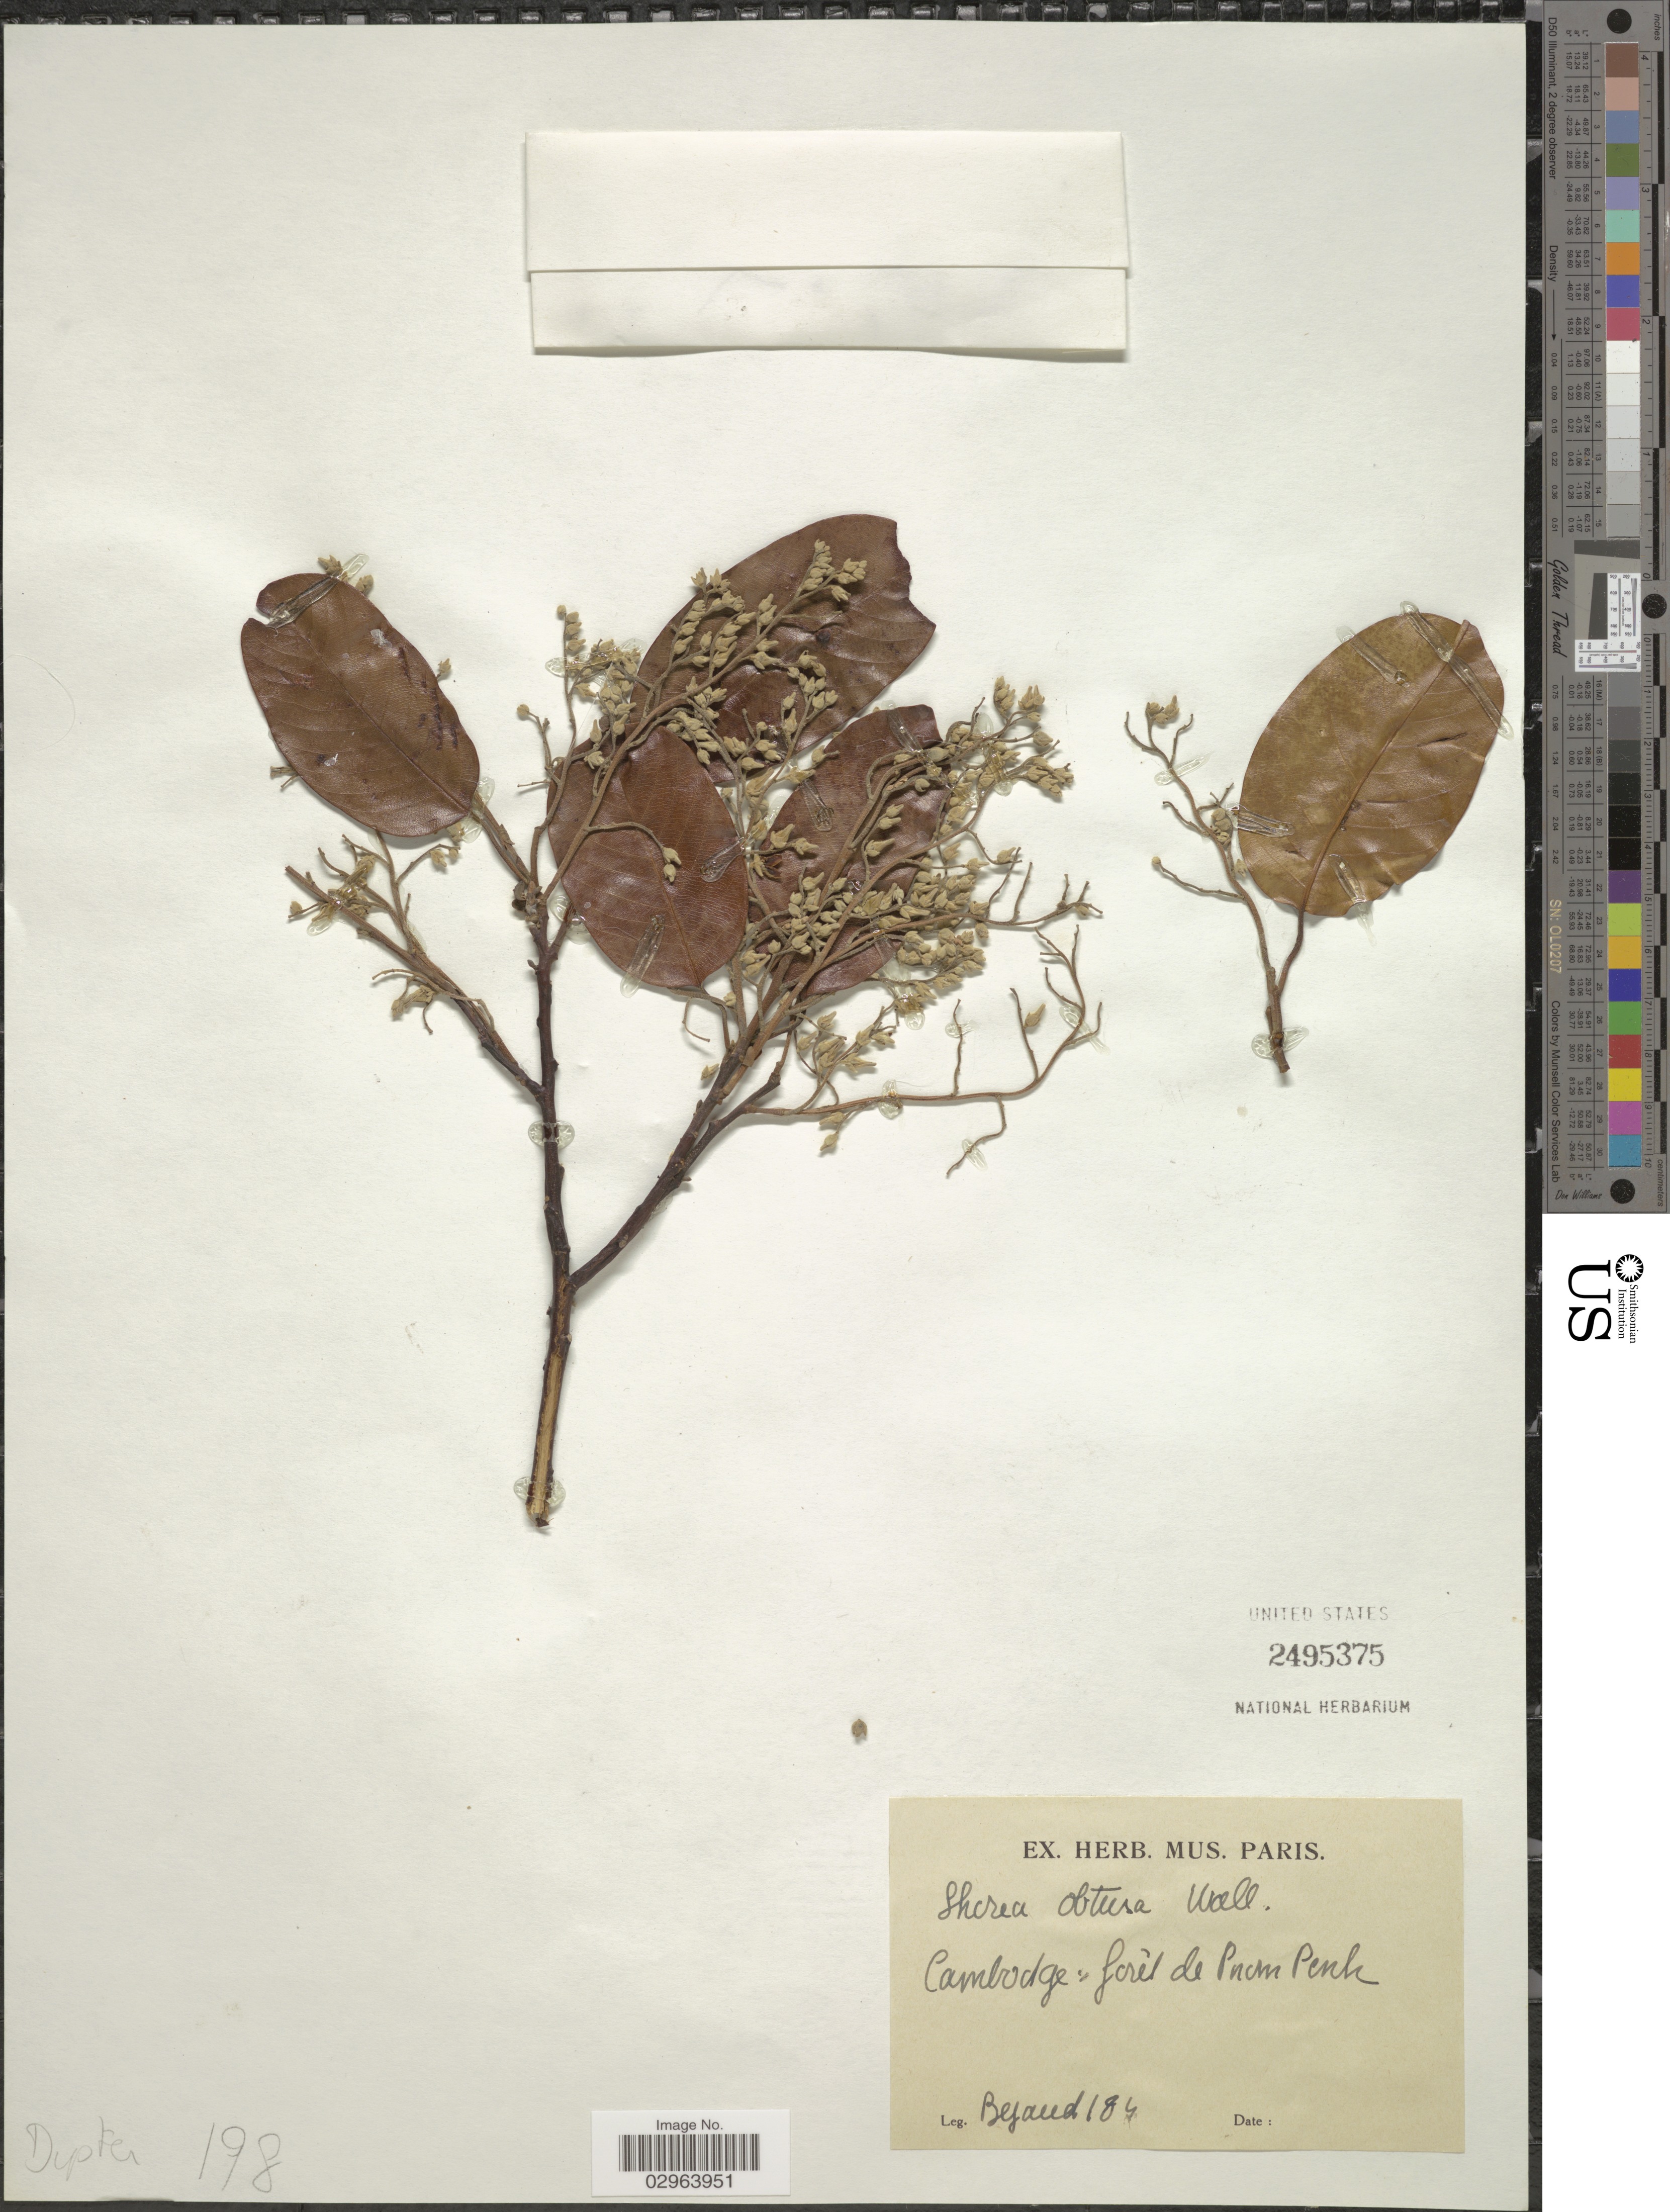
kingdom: Plantae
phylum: Tracheophyta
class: Magnoliopsida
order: Malvales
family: Dipterocarpaceae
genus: Shorea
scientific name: Shorea obtusa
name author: Wall.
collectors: Bejáud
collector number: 184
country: Cambodia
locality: Cambodge: forêt de Pnom Penk.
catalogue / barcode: US 2495375